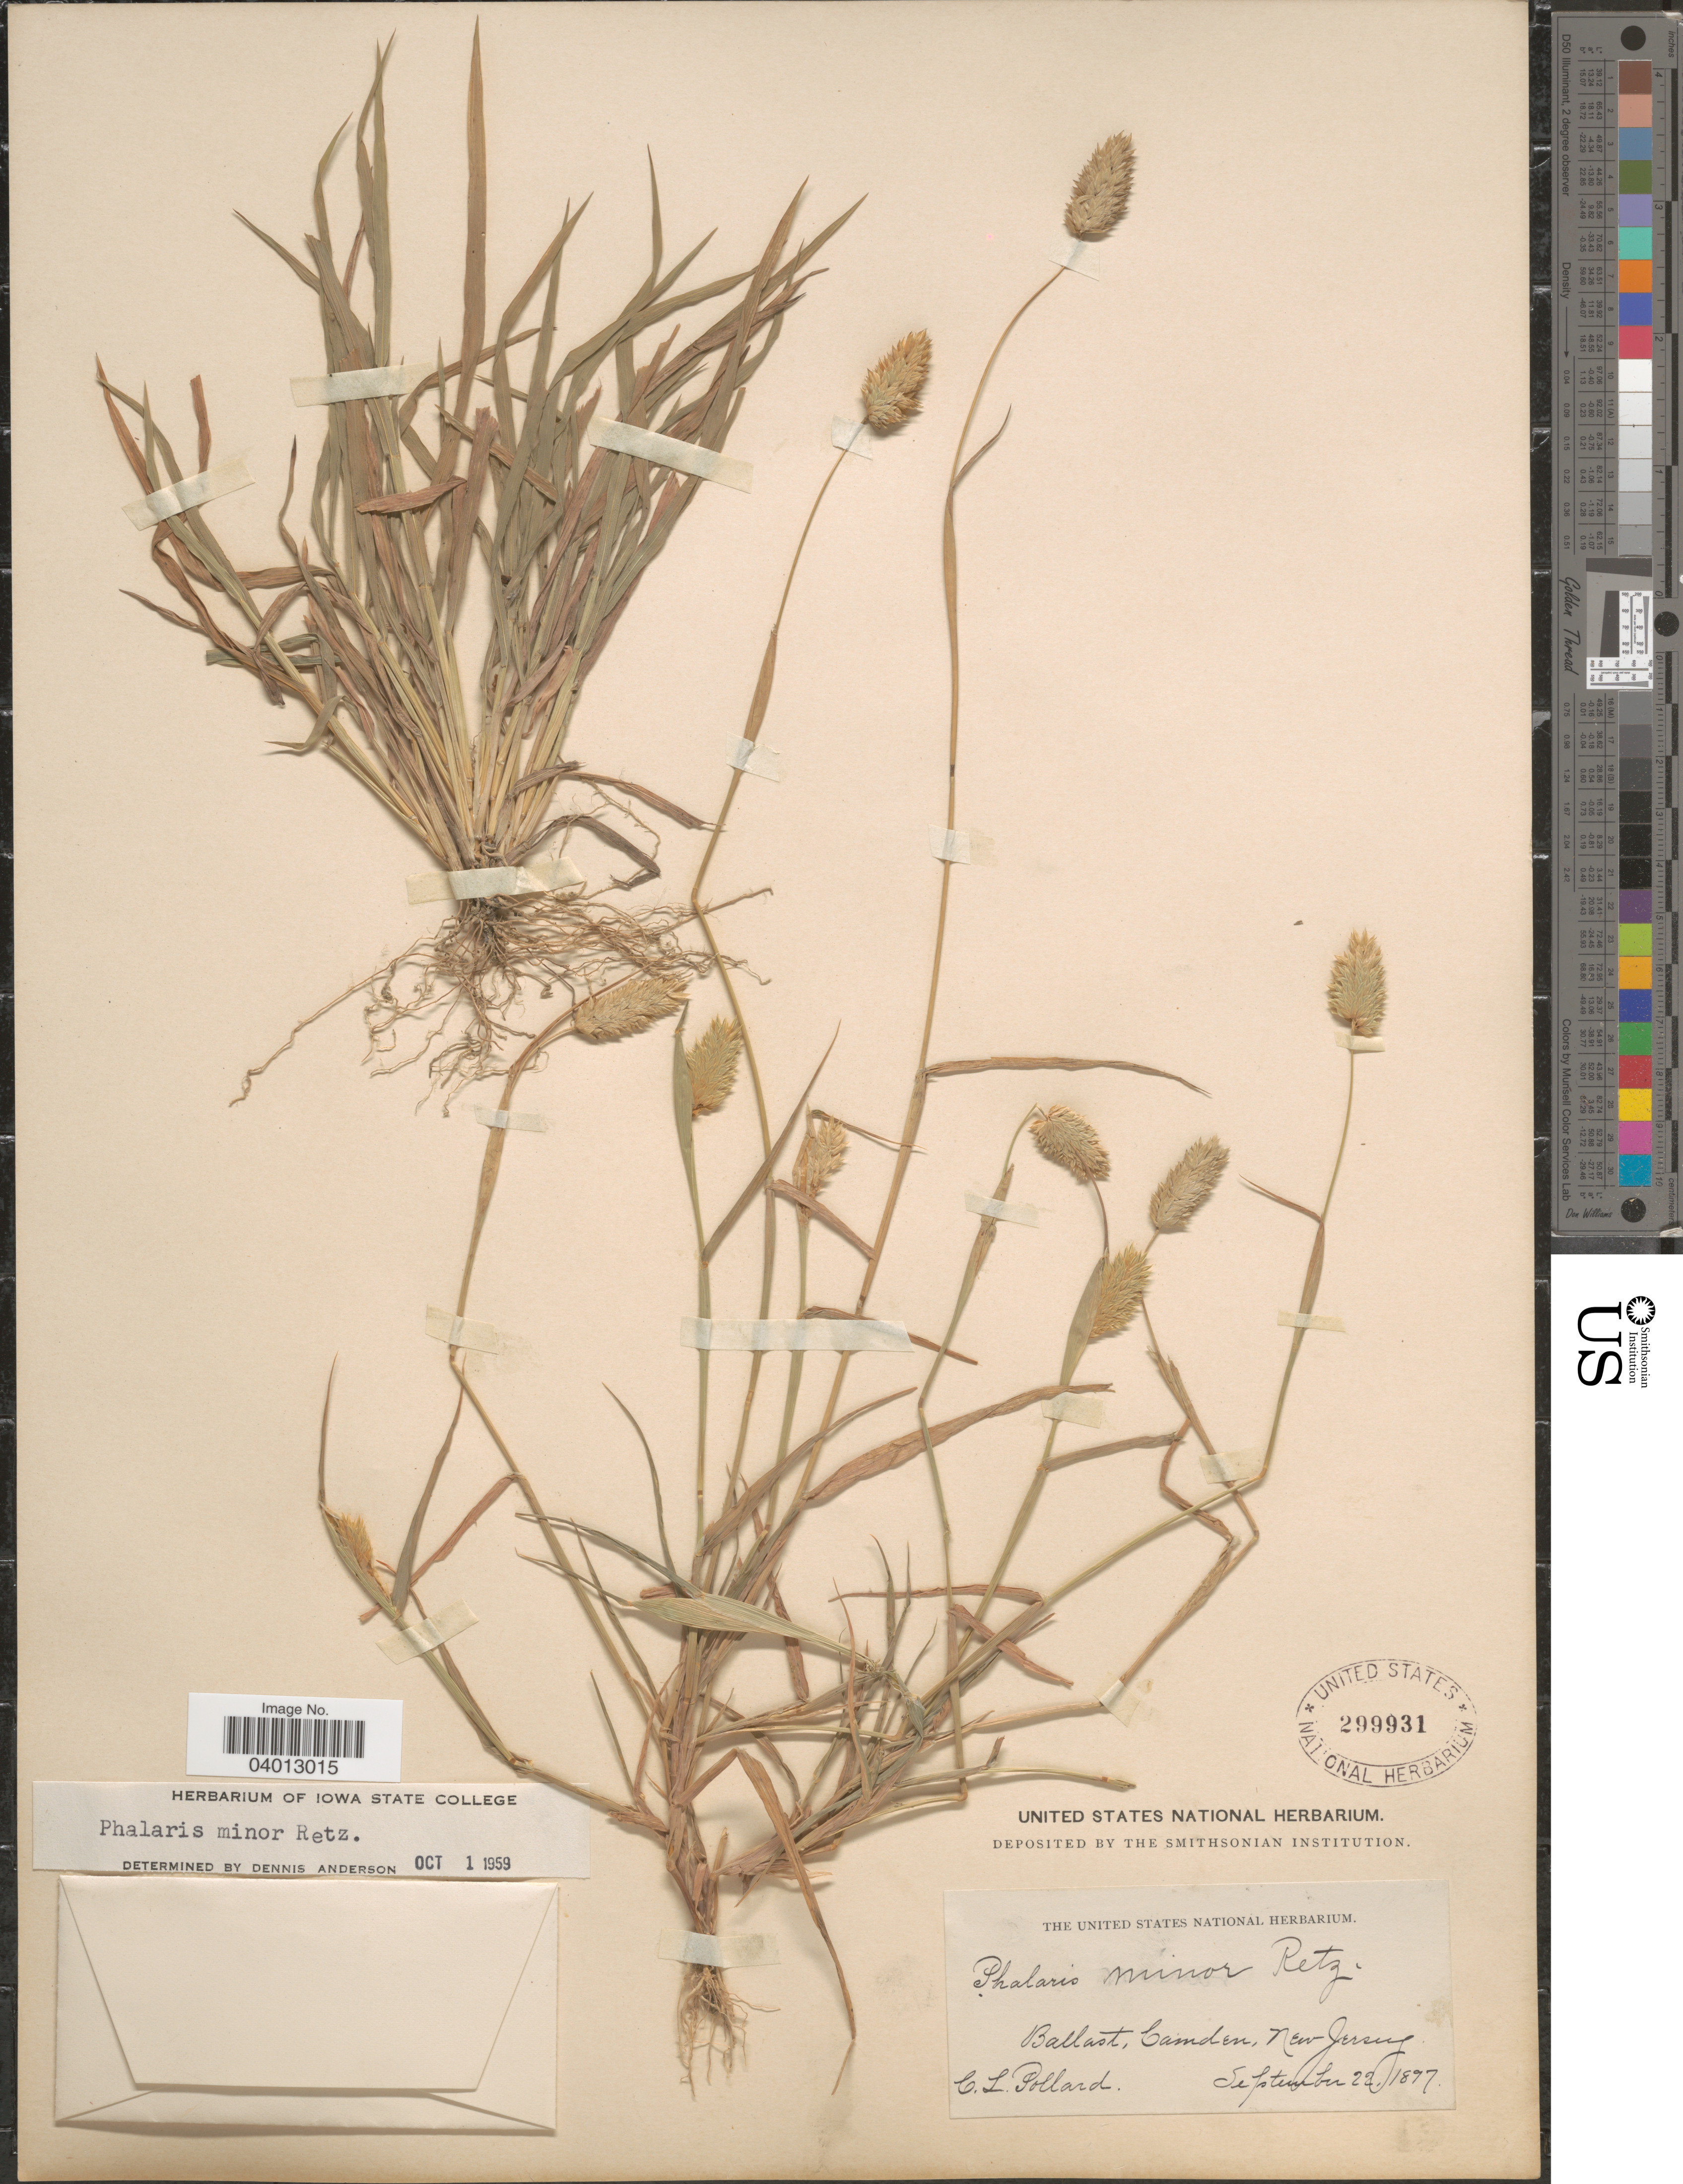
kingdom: Plantae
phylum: Tracheophyta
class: Liliopsida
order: Poales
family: Poaceae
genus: Phalaris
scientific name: Phalaris minor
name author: Retz.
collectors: C. L. Pollard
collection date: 1897-09-22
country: United States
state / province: New Jersey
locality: Ballast, Camden.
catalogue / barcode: US 299931